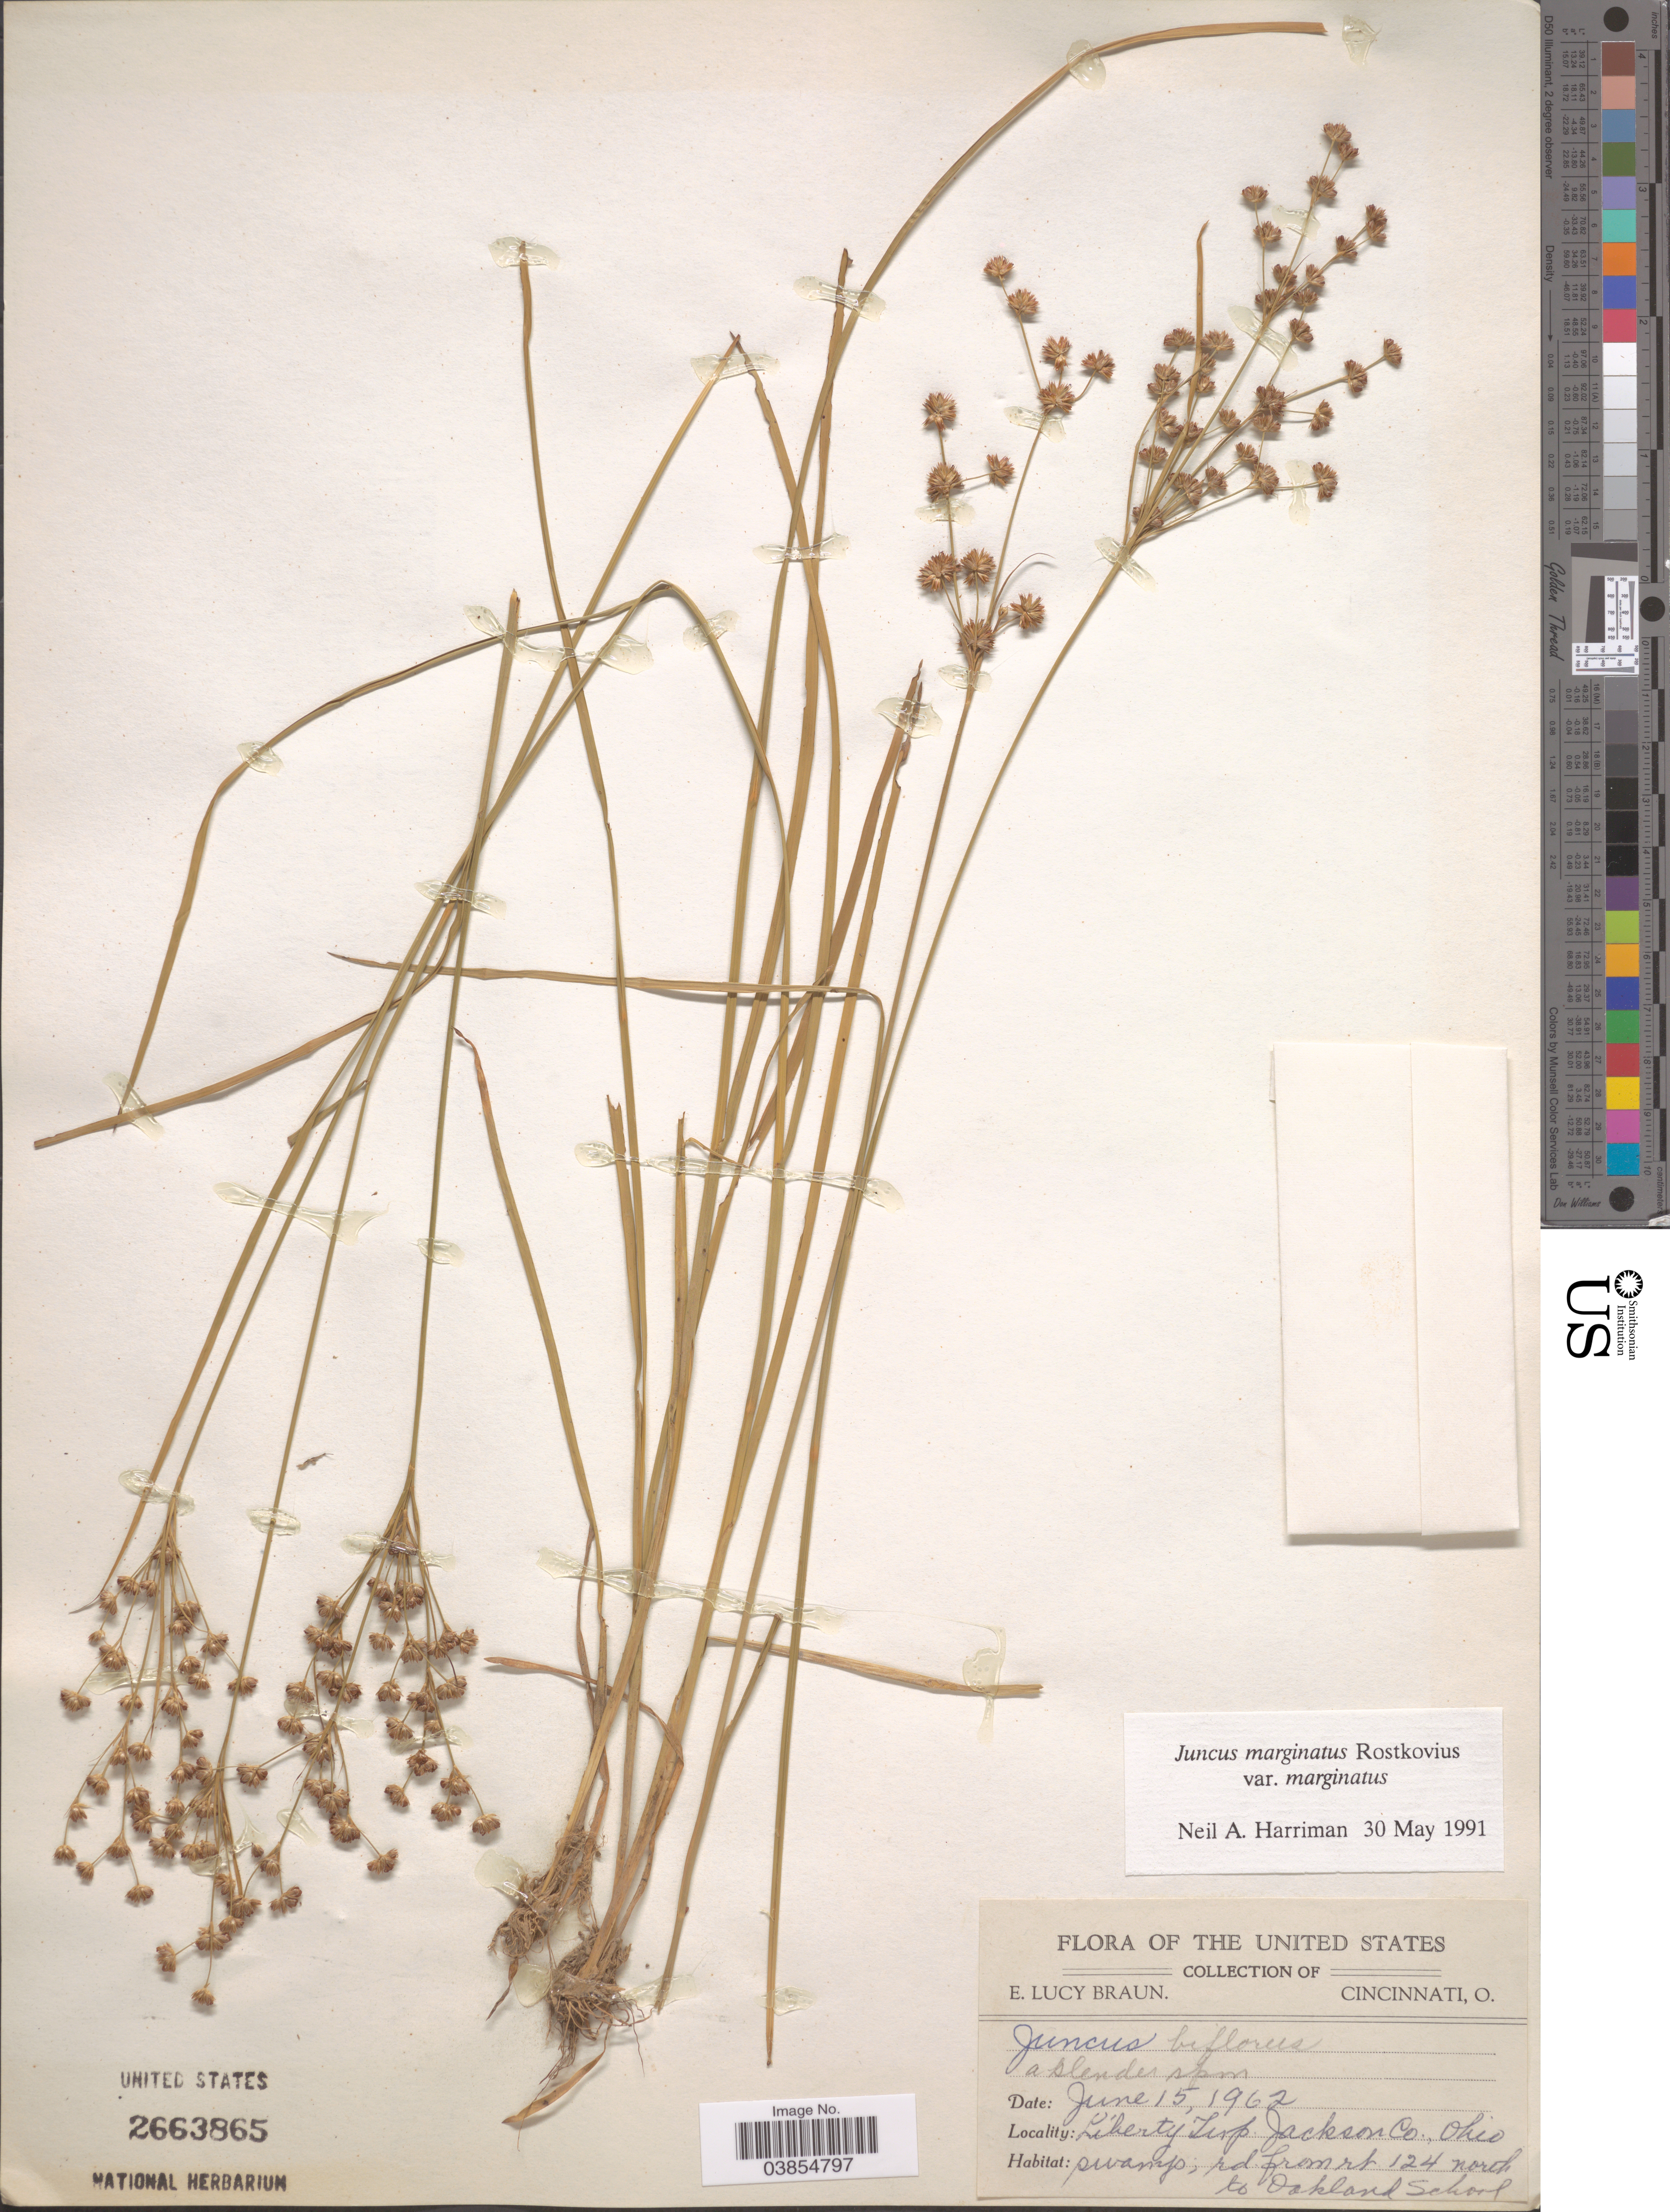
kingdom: Plantae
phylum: Tracheophyta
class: Liliopsida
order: Poales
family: Juncaceae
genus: Juncus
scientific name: Juncus marginatus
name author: Rostk.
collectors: E. L. Braun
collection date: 1962-06-15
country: United States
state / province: Ohio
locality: Liberty Twp. Jackson Co. Rd. from rt. 124 north to Oakland School.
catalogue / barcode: US 2663865